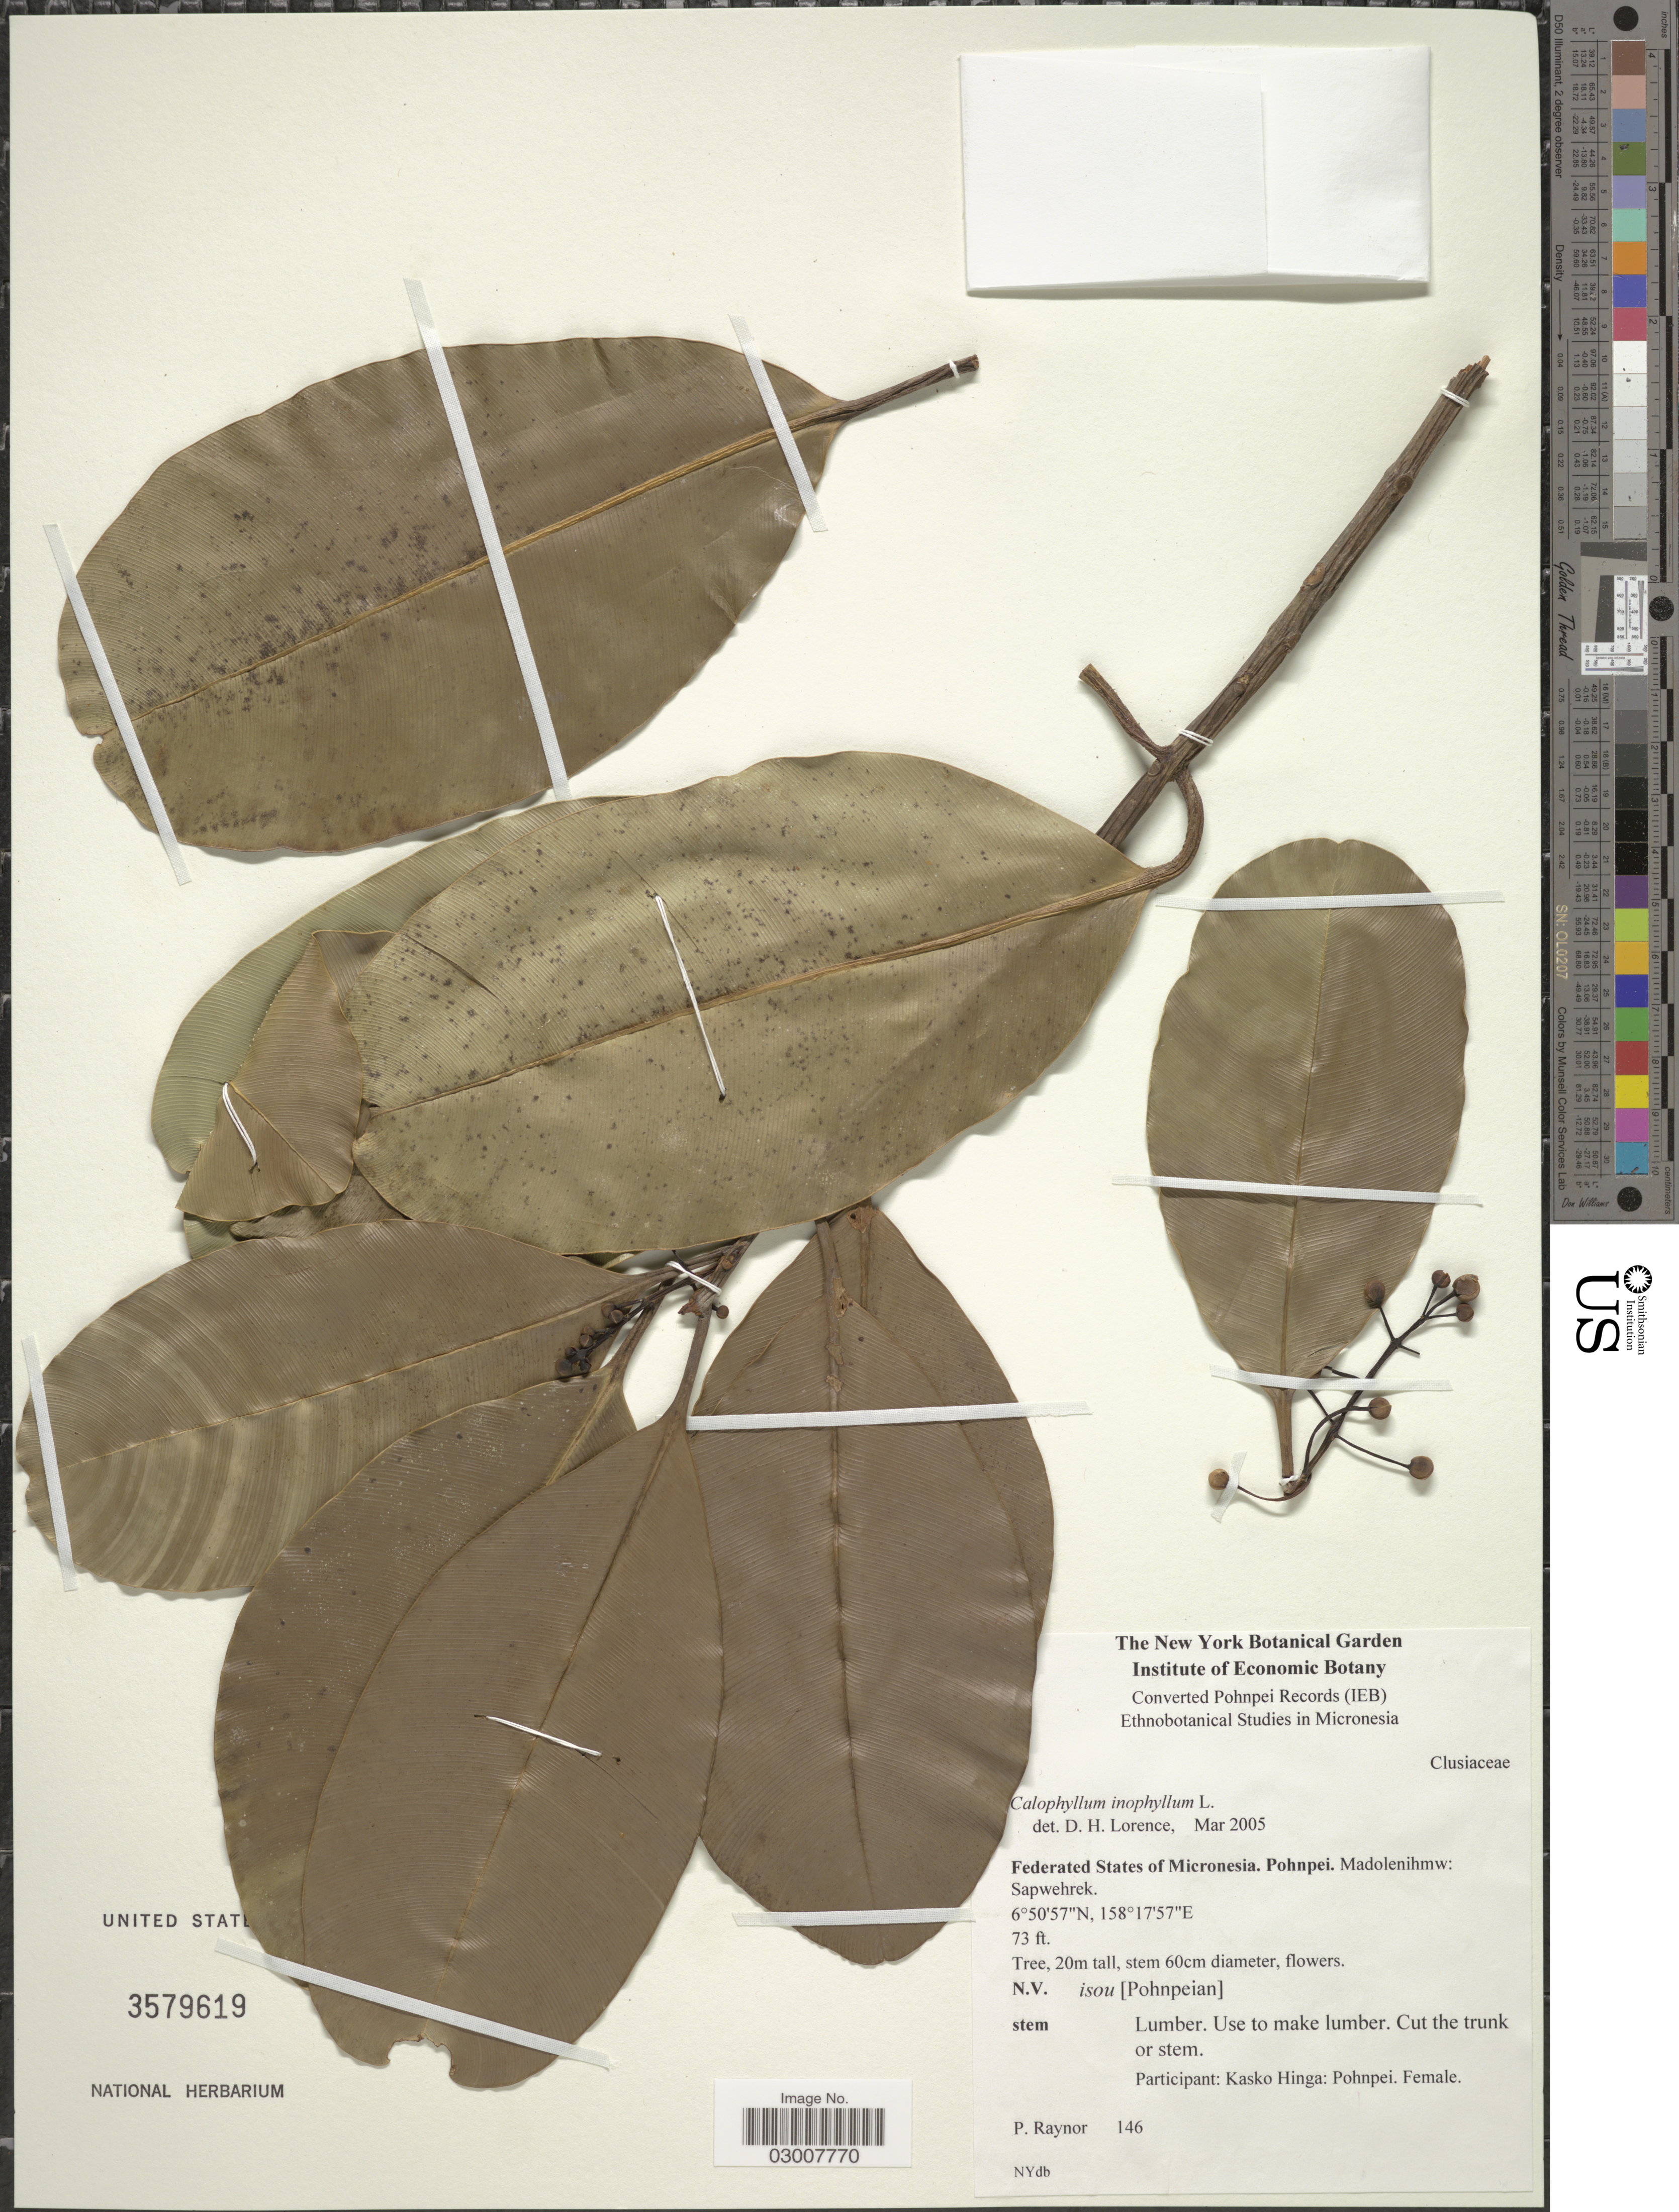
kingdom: Plantae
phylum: Tracheophyta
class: Magnoliopsida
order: Malpighiales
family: Calophyllaceae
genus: Calophyllum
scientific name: Calophyllum inophyllum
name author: L.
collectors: P. Raynor & K. Hinga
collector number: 146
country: Micronesia, Federated States of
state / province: Pohnpei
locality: Madolenihmw: Sapwehrek.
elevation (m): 22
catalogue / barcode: US 3579619